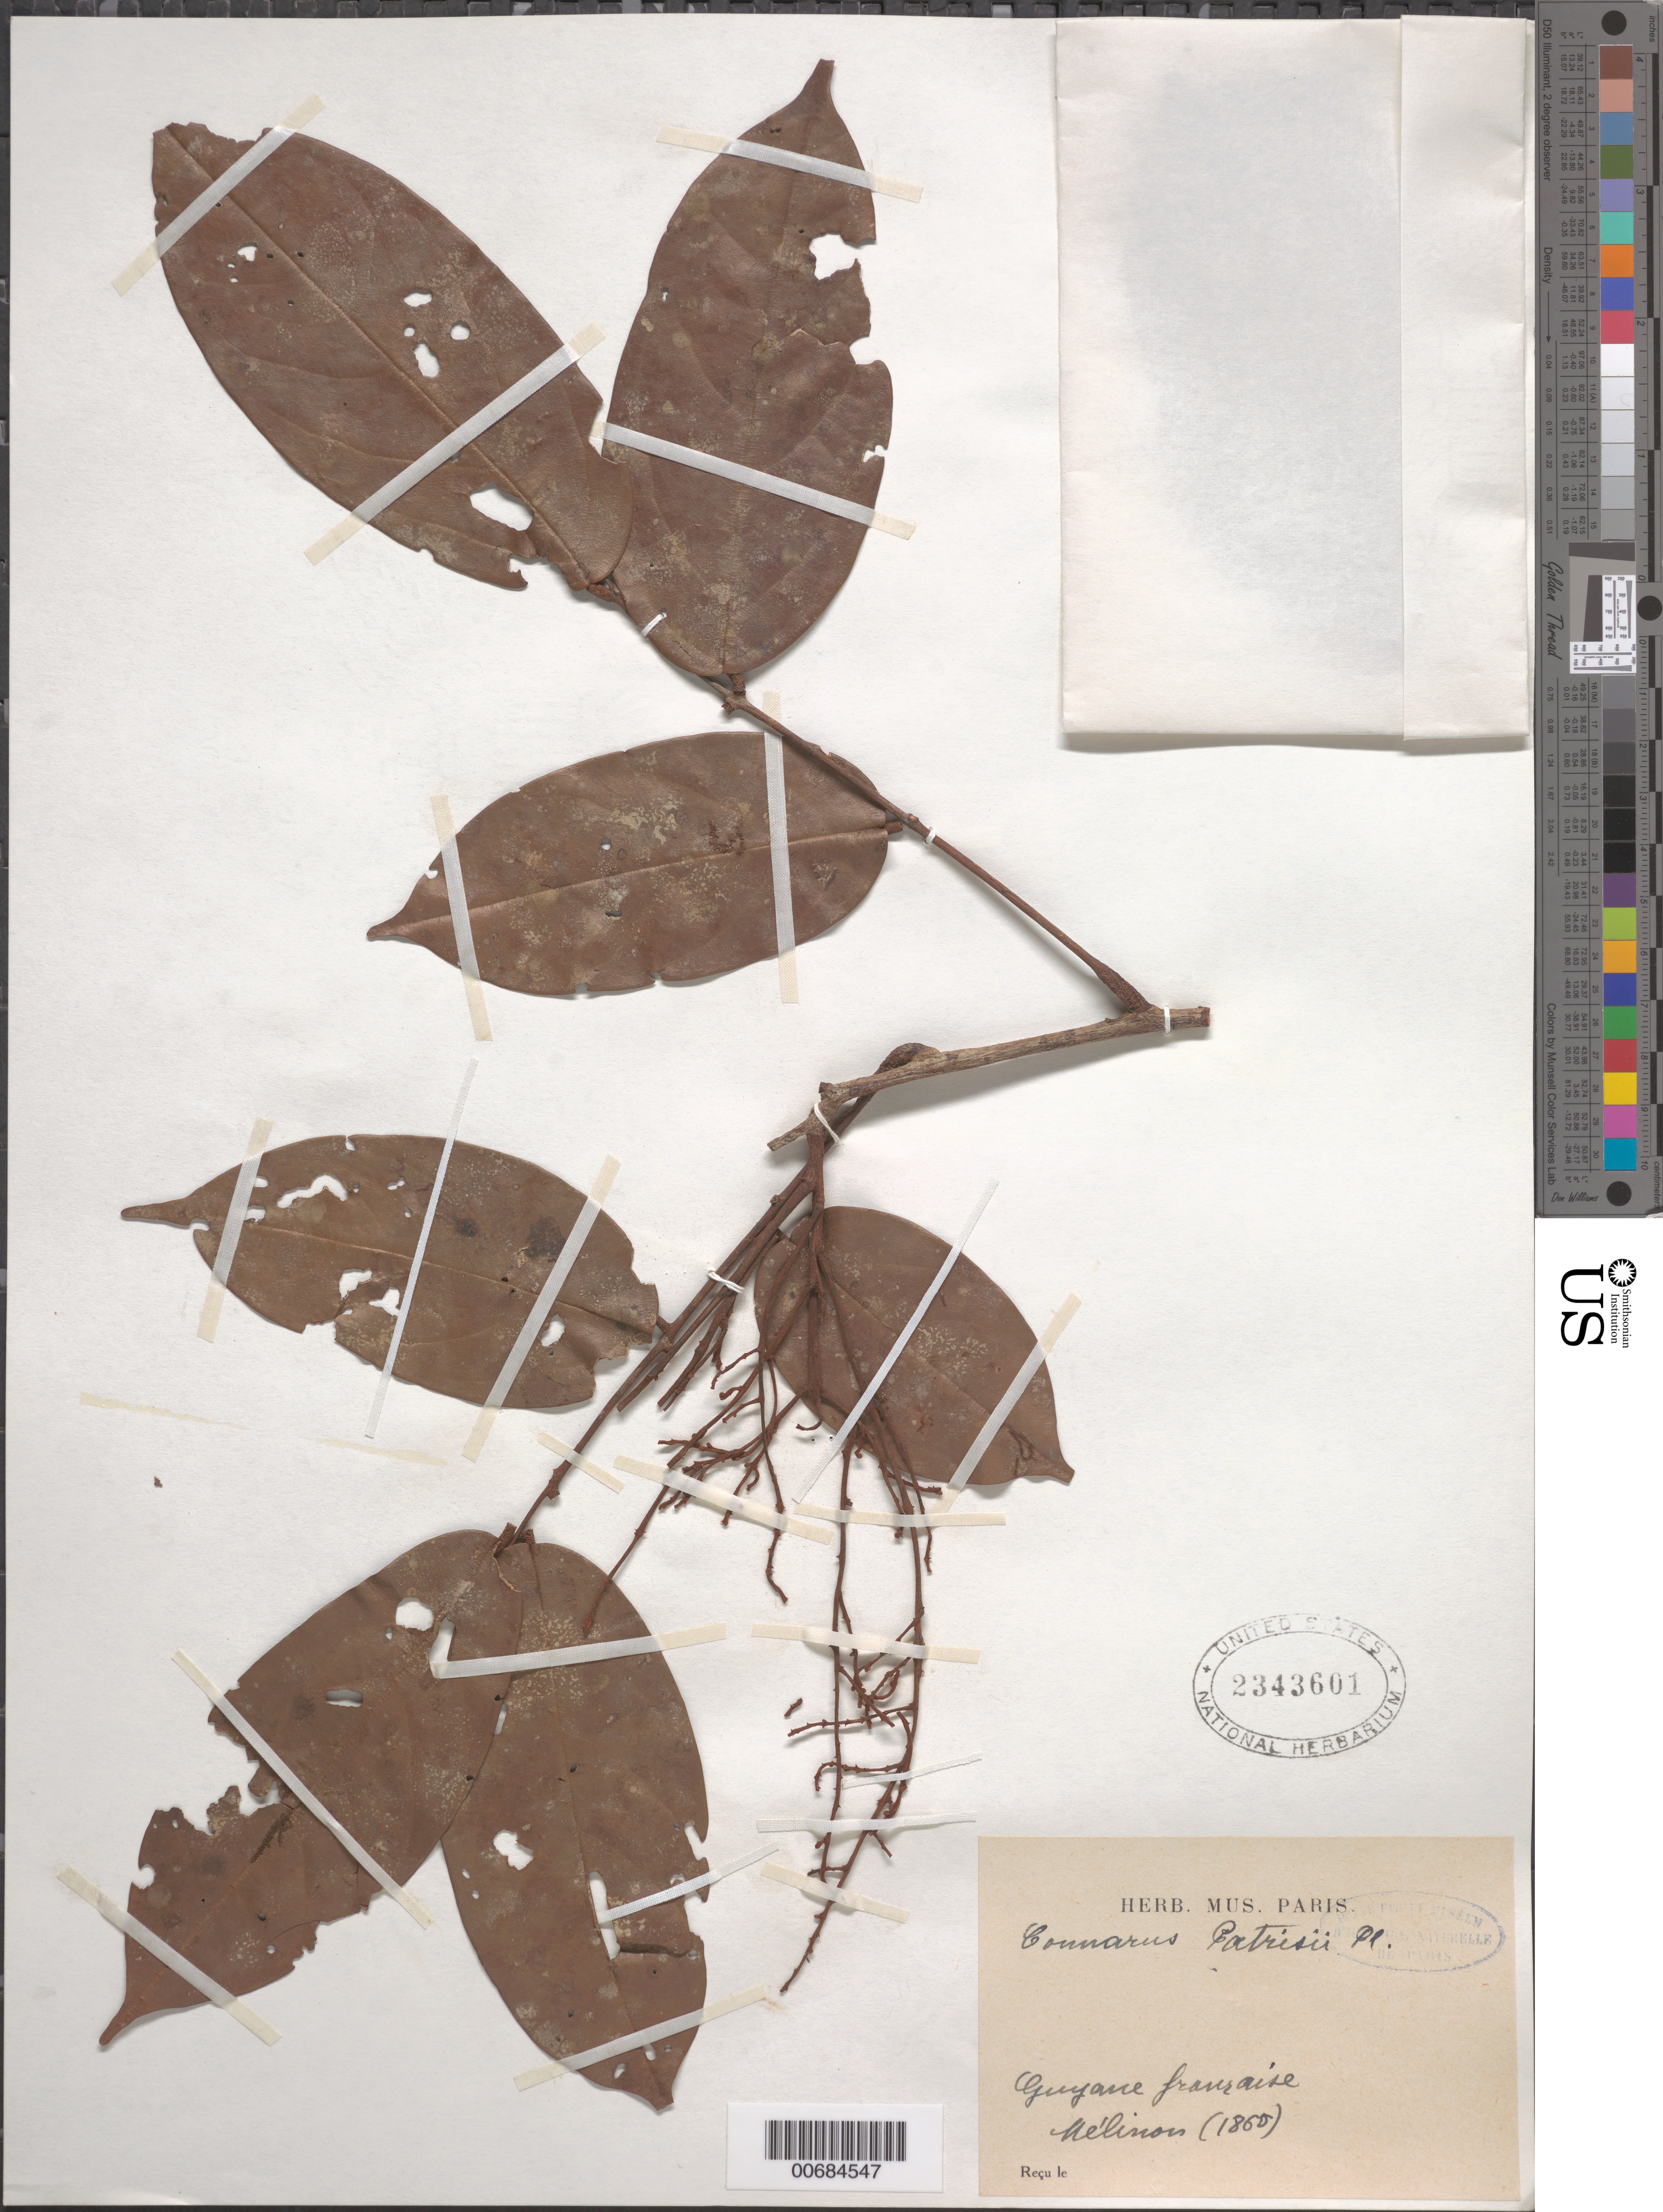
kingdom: Plantae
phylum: Tracheophyta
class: Magnoliopsida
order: Oxalidales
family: Connaraceae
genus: Connarus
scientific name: Connarus patrisii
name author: (DC.) Planch.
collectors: E. Mélinon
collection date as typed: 1860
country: French Guiana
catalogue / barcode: US 2343601